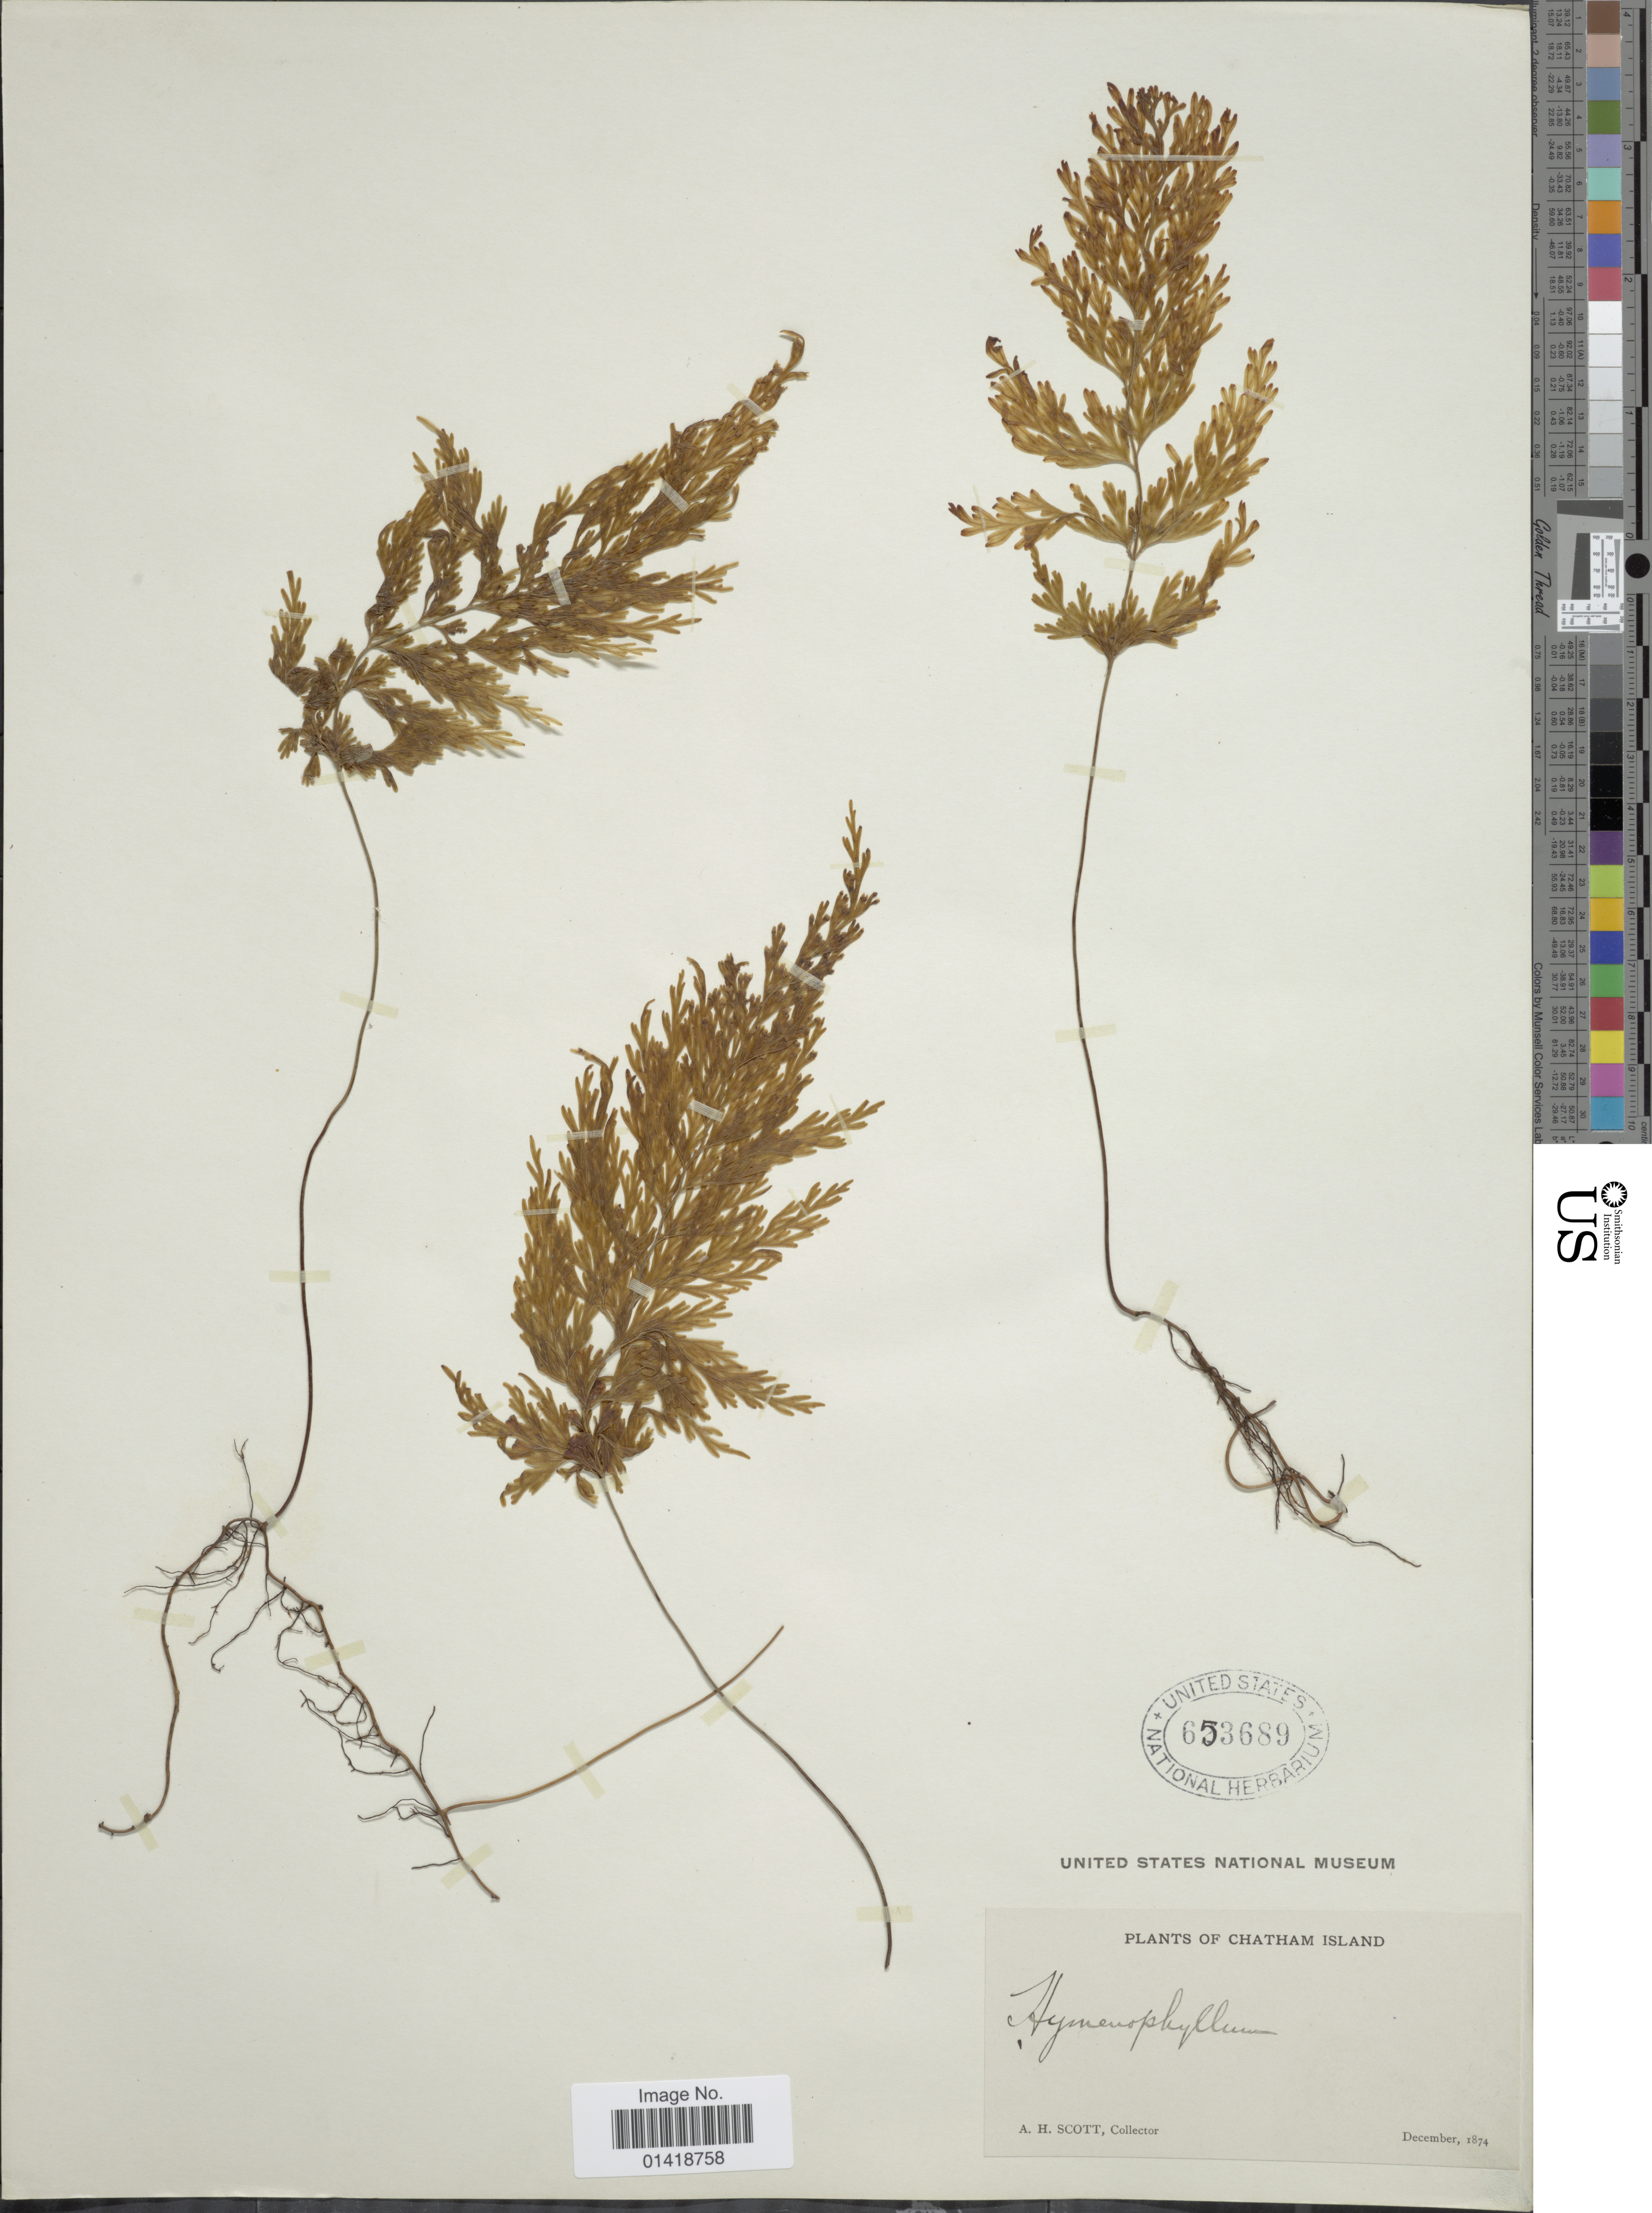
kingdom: Plantae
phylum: Tracheophyta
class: Polypodiopsida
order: Hymenophyllales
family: Hymenophyllaceae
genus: Hymenophyllum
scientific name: Hymenophyllum demissum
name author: Sw.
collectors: A. H. Scott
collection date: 1874-12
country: New Zealand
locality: Chatham Island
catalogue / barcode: US 653689